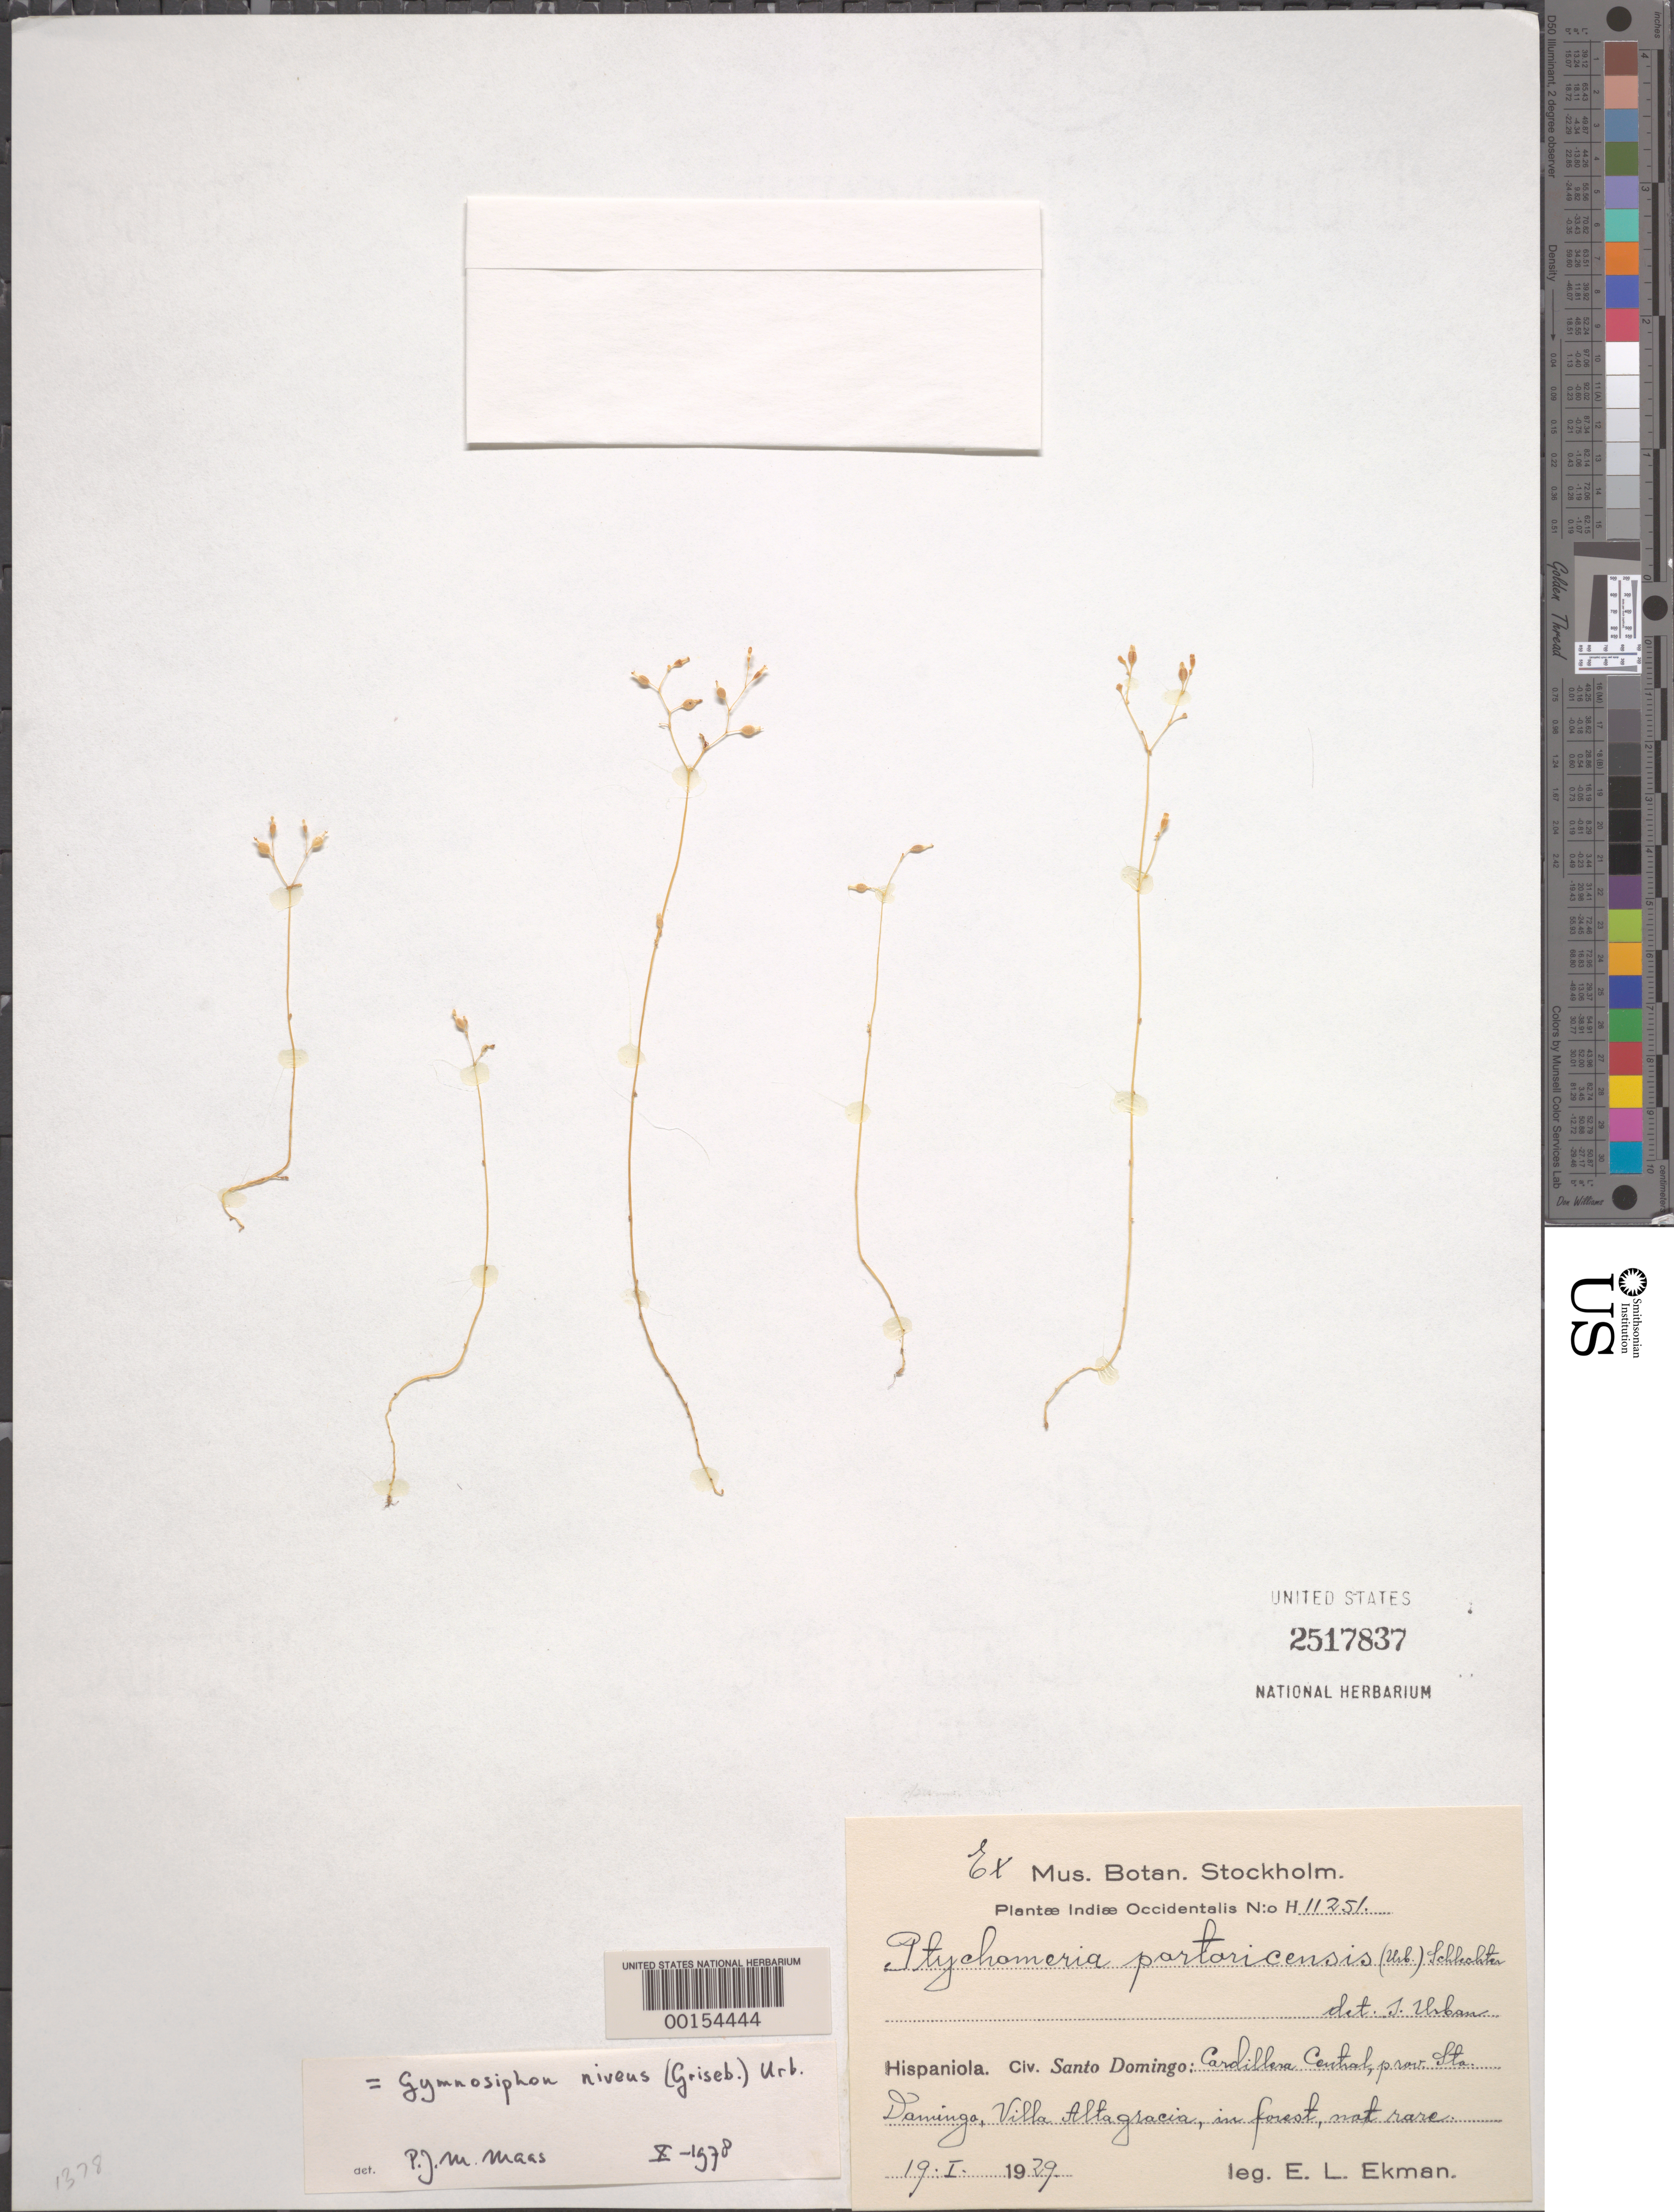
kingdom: Plantae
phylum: Tracheophyta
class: Liliopsida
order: Dioscoreales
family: Burmanniaceae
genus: Gymnosiphon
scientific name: Gymnosiphon niveus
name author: (Griseb.) Urb.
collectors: E. L. Ekman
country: Dominican Republic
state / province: Santo Domingo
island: Hispaniola Island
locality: Villa Altagracia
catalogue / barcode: US 2517837